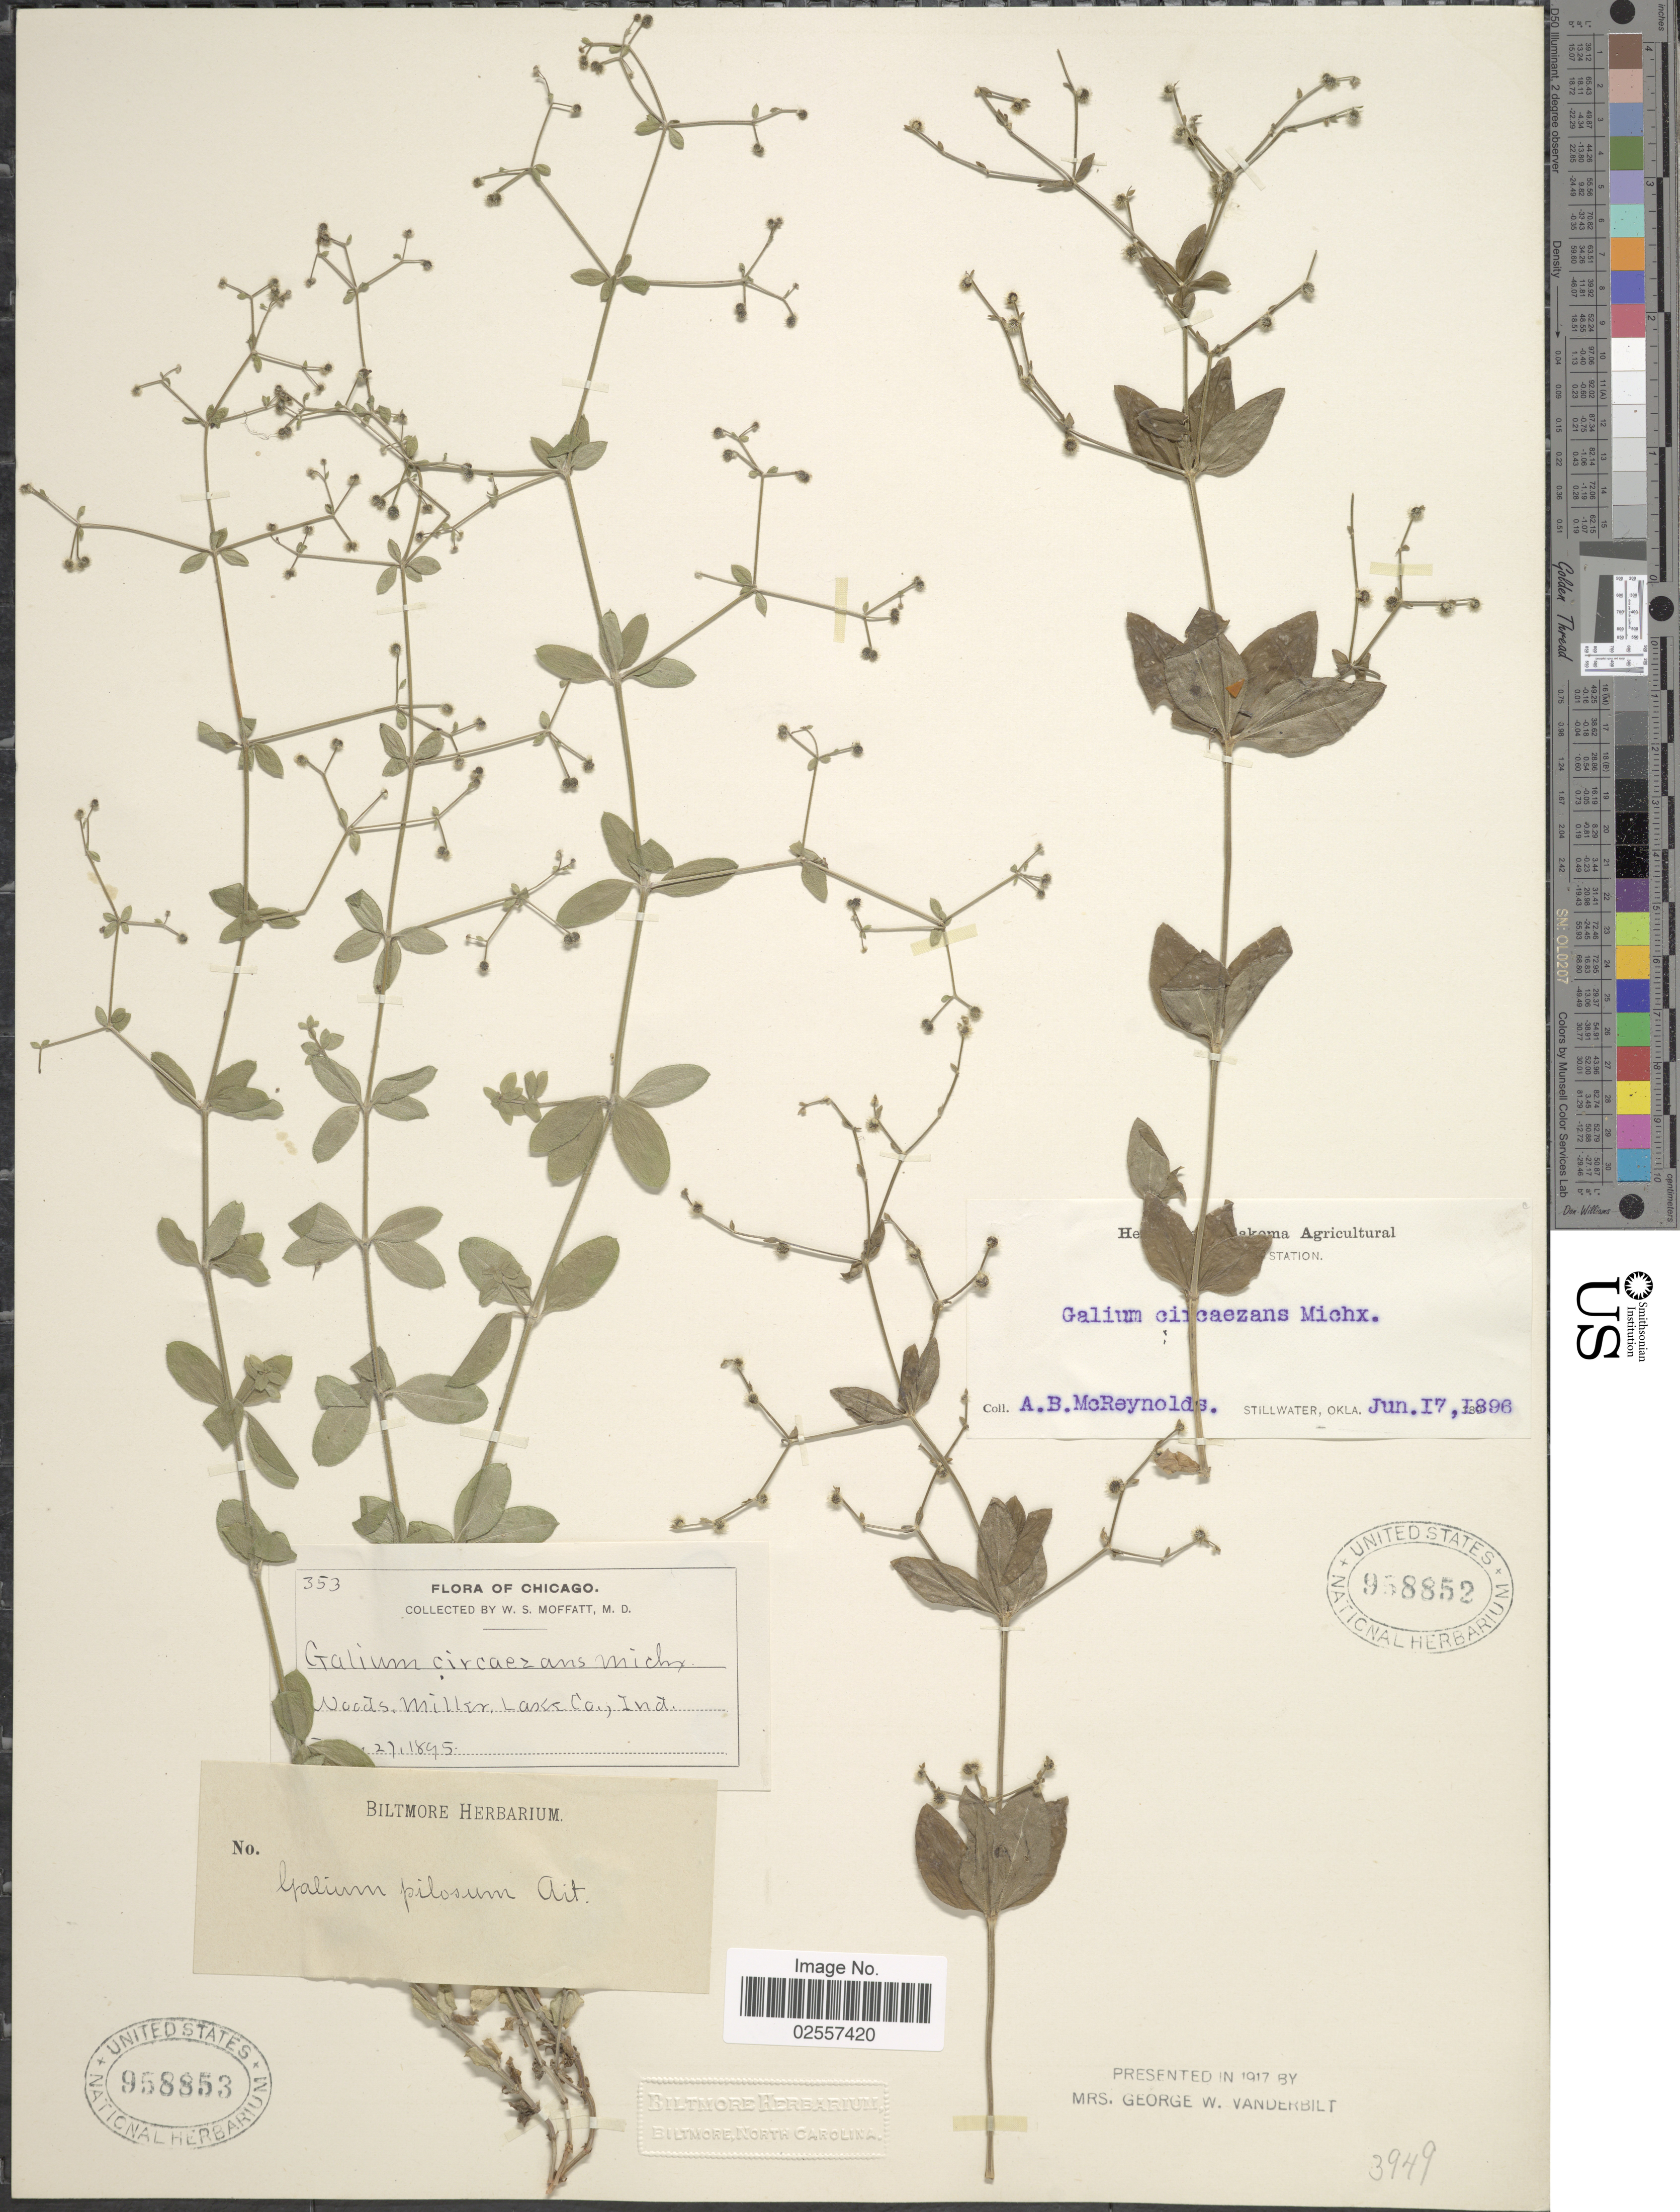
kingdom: Plantae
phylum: Tracheophyta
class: Magnoliopsida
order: Gentianales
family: Rubiaceae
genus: Galium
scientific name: Galium circaezans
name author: Michx.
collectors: W. Moffatt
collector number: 353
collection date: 1895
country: United States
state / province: Indiana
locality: Woods, Miller, Lake Co. Chicago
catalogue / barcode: US 958853-2